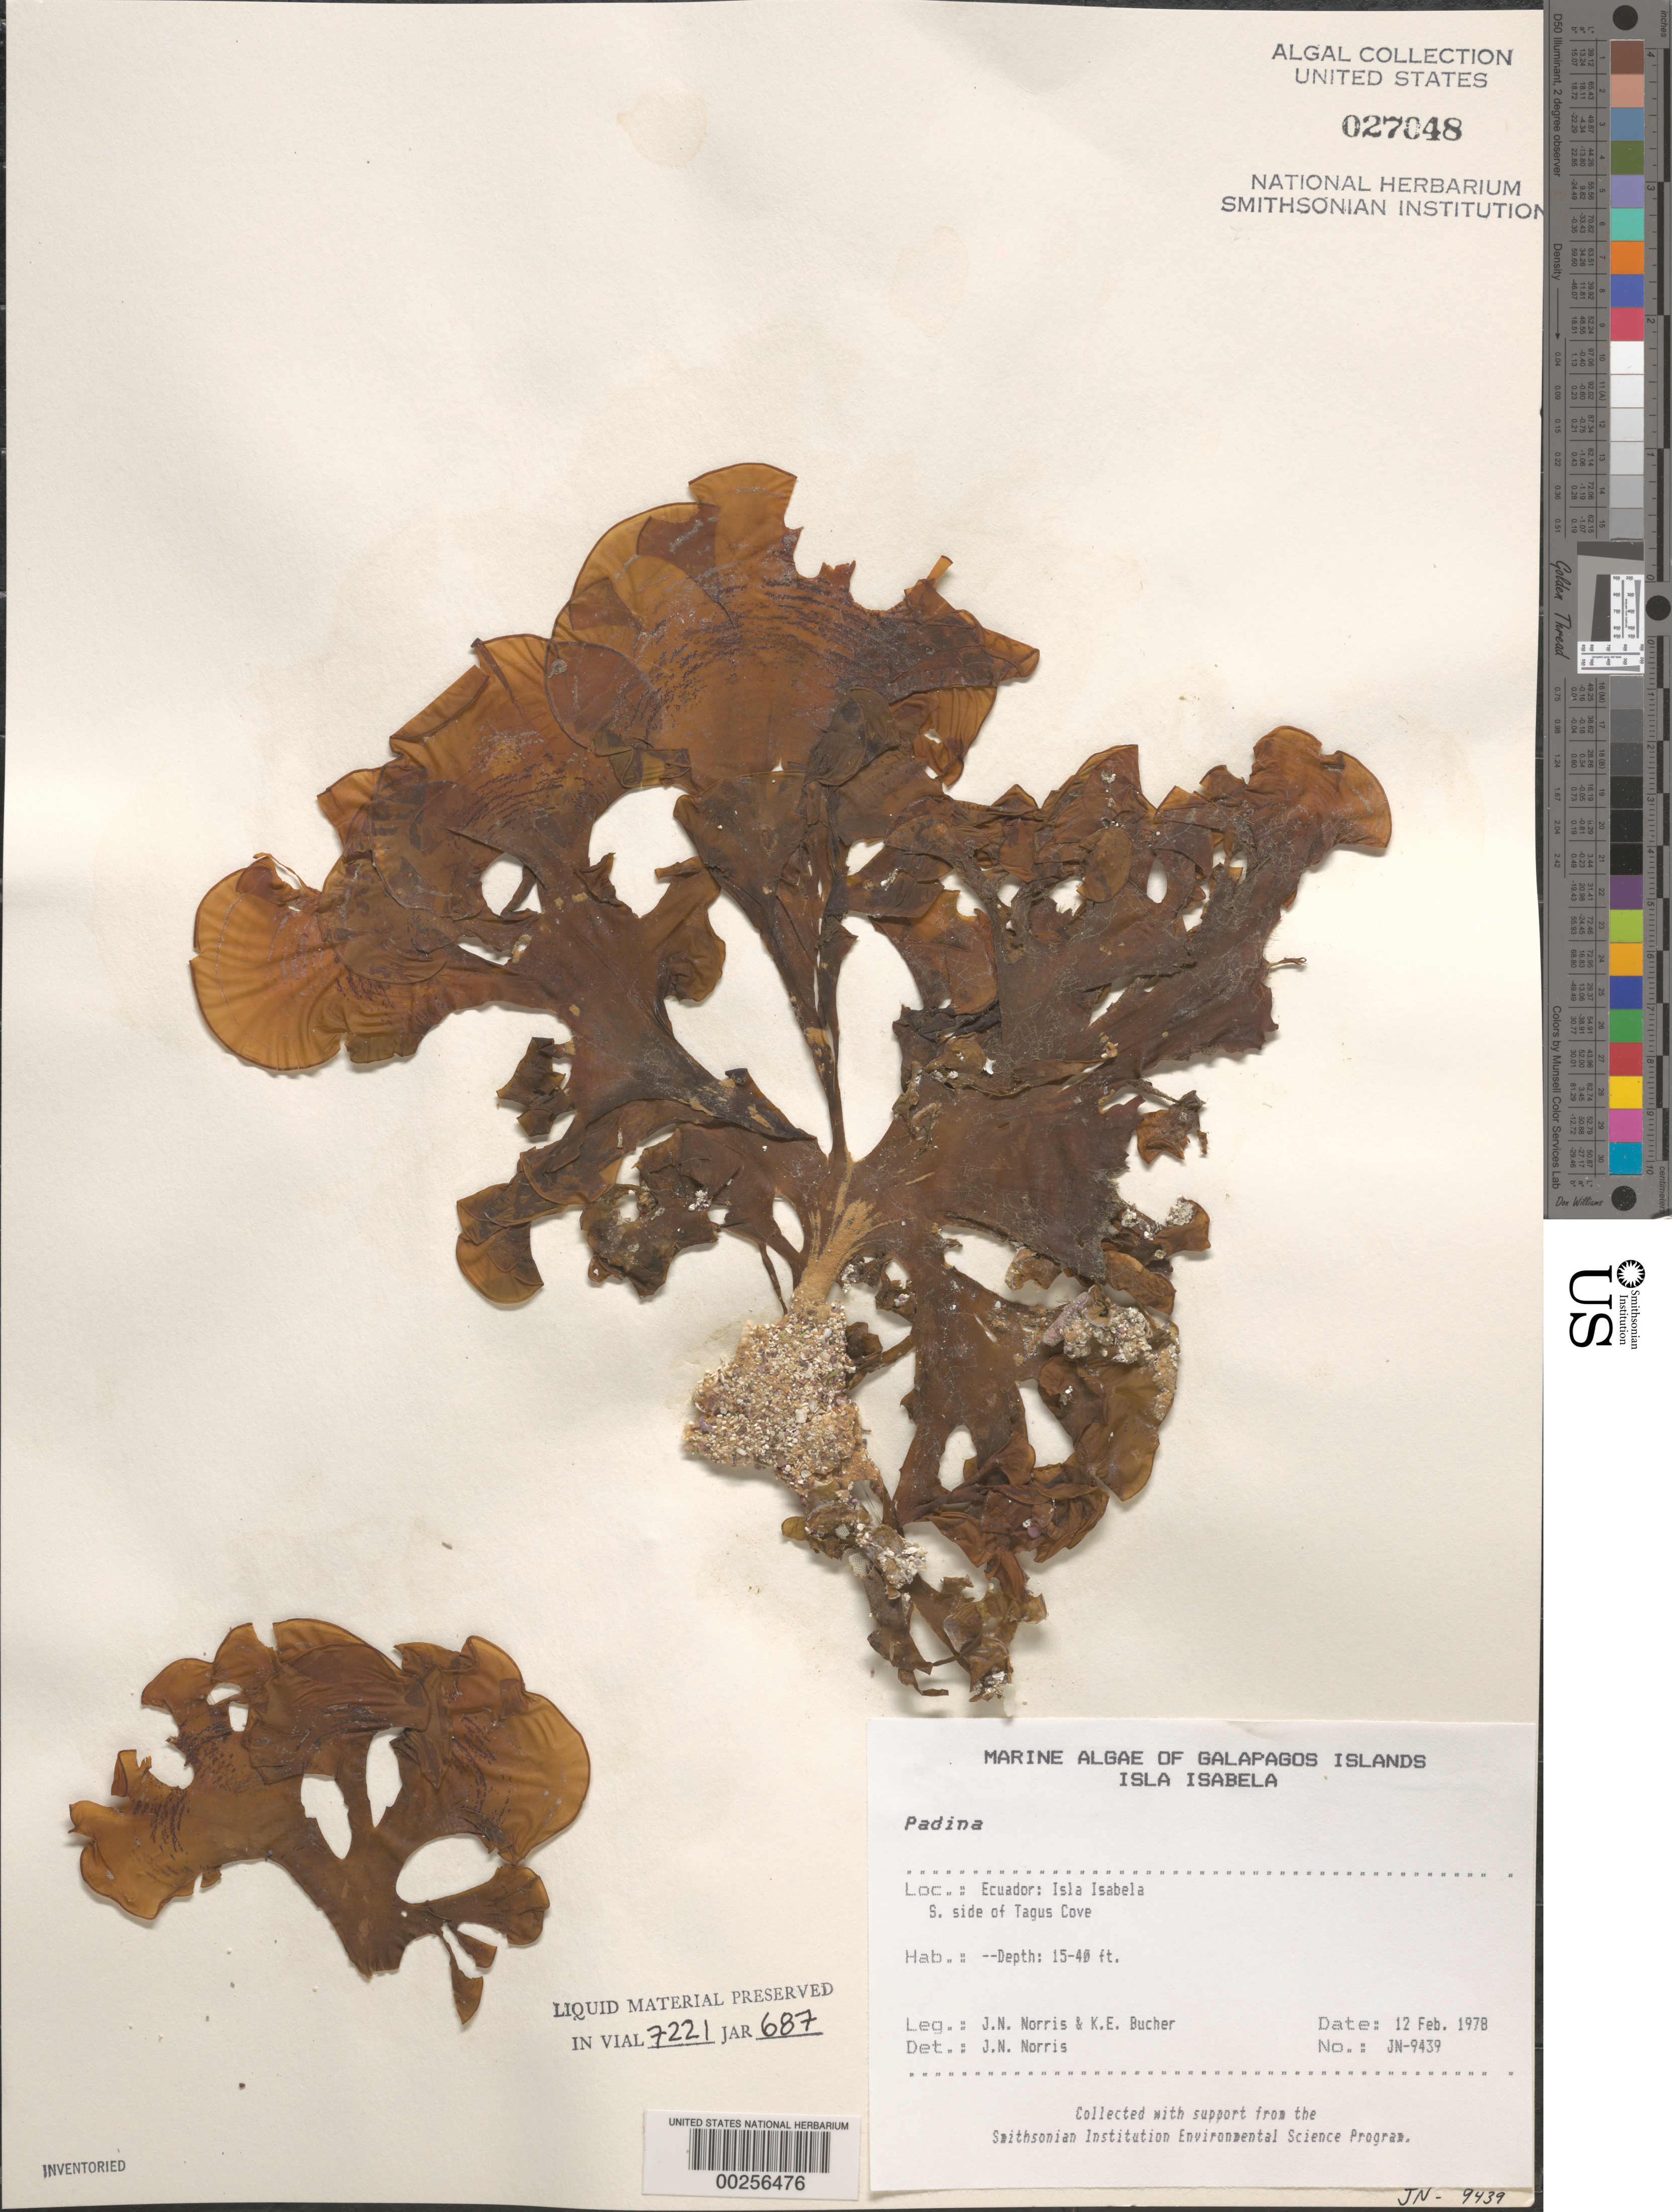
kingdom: Chromista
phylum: Ochrophyta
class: Phaeophyceae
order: Dictyotales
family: Dictyotaceae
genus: Padina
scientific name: Padina sp.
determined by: Norris, James N.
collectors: J. N. Norris & K. E. Bucher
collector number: JN-9439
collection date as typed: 12 Feb 1978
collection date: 1978-02-12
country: Ecuador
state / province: Colón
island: Isabela [Albemarle]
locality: Tagus Cove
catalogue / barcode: US 27048